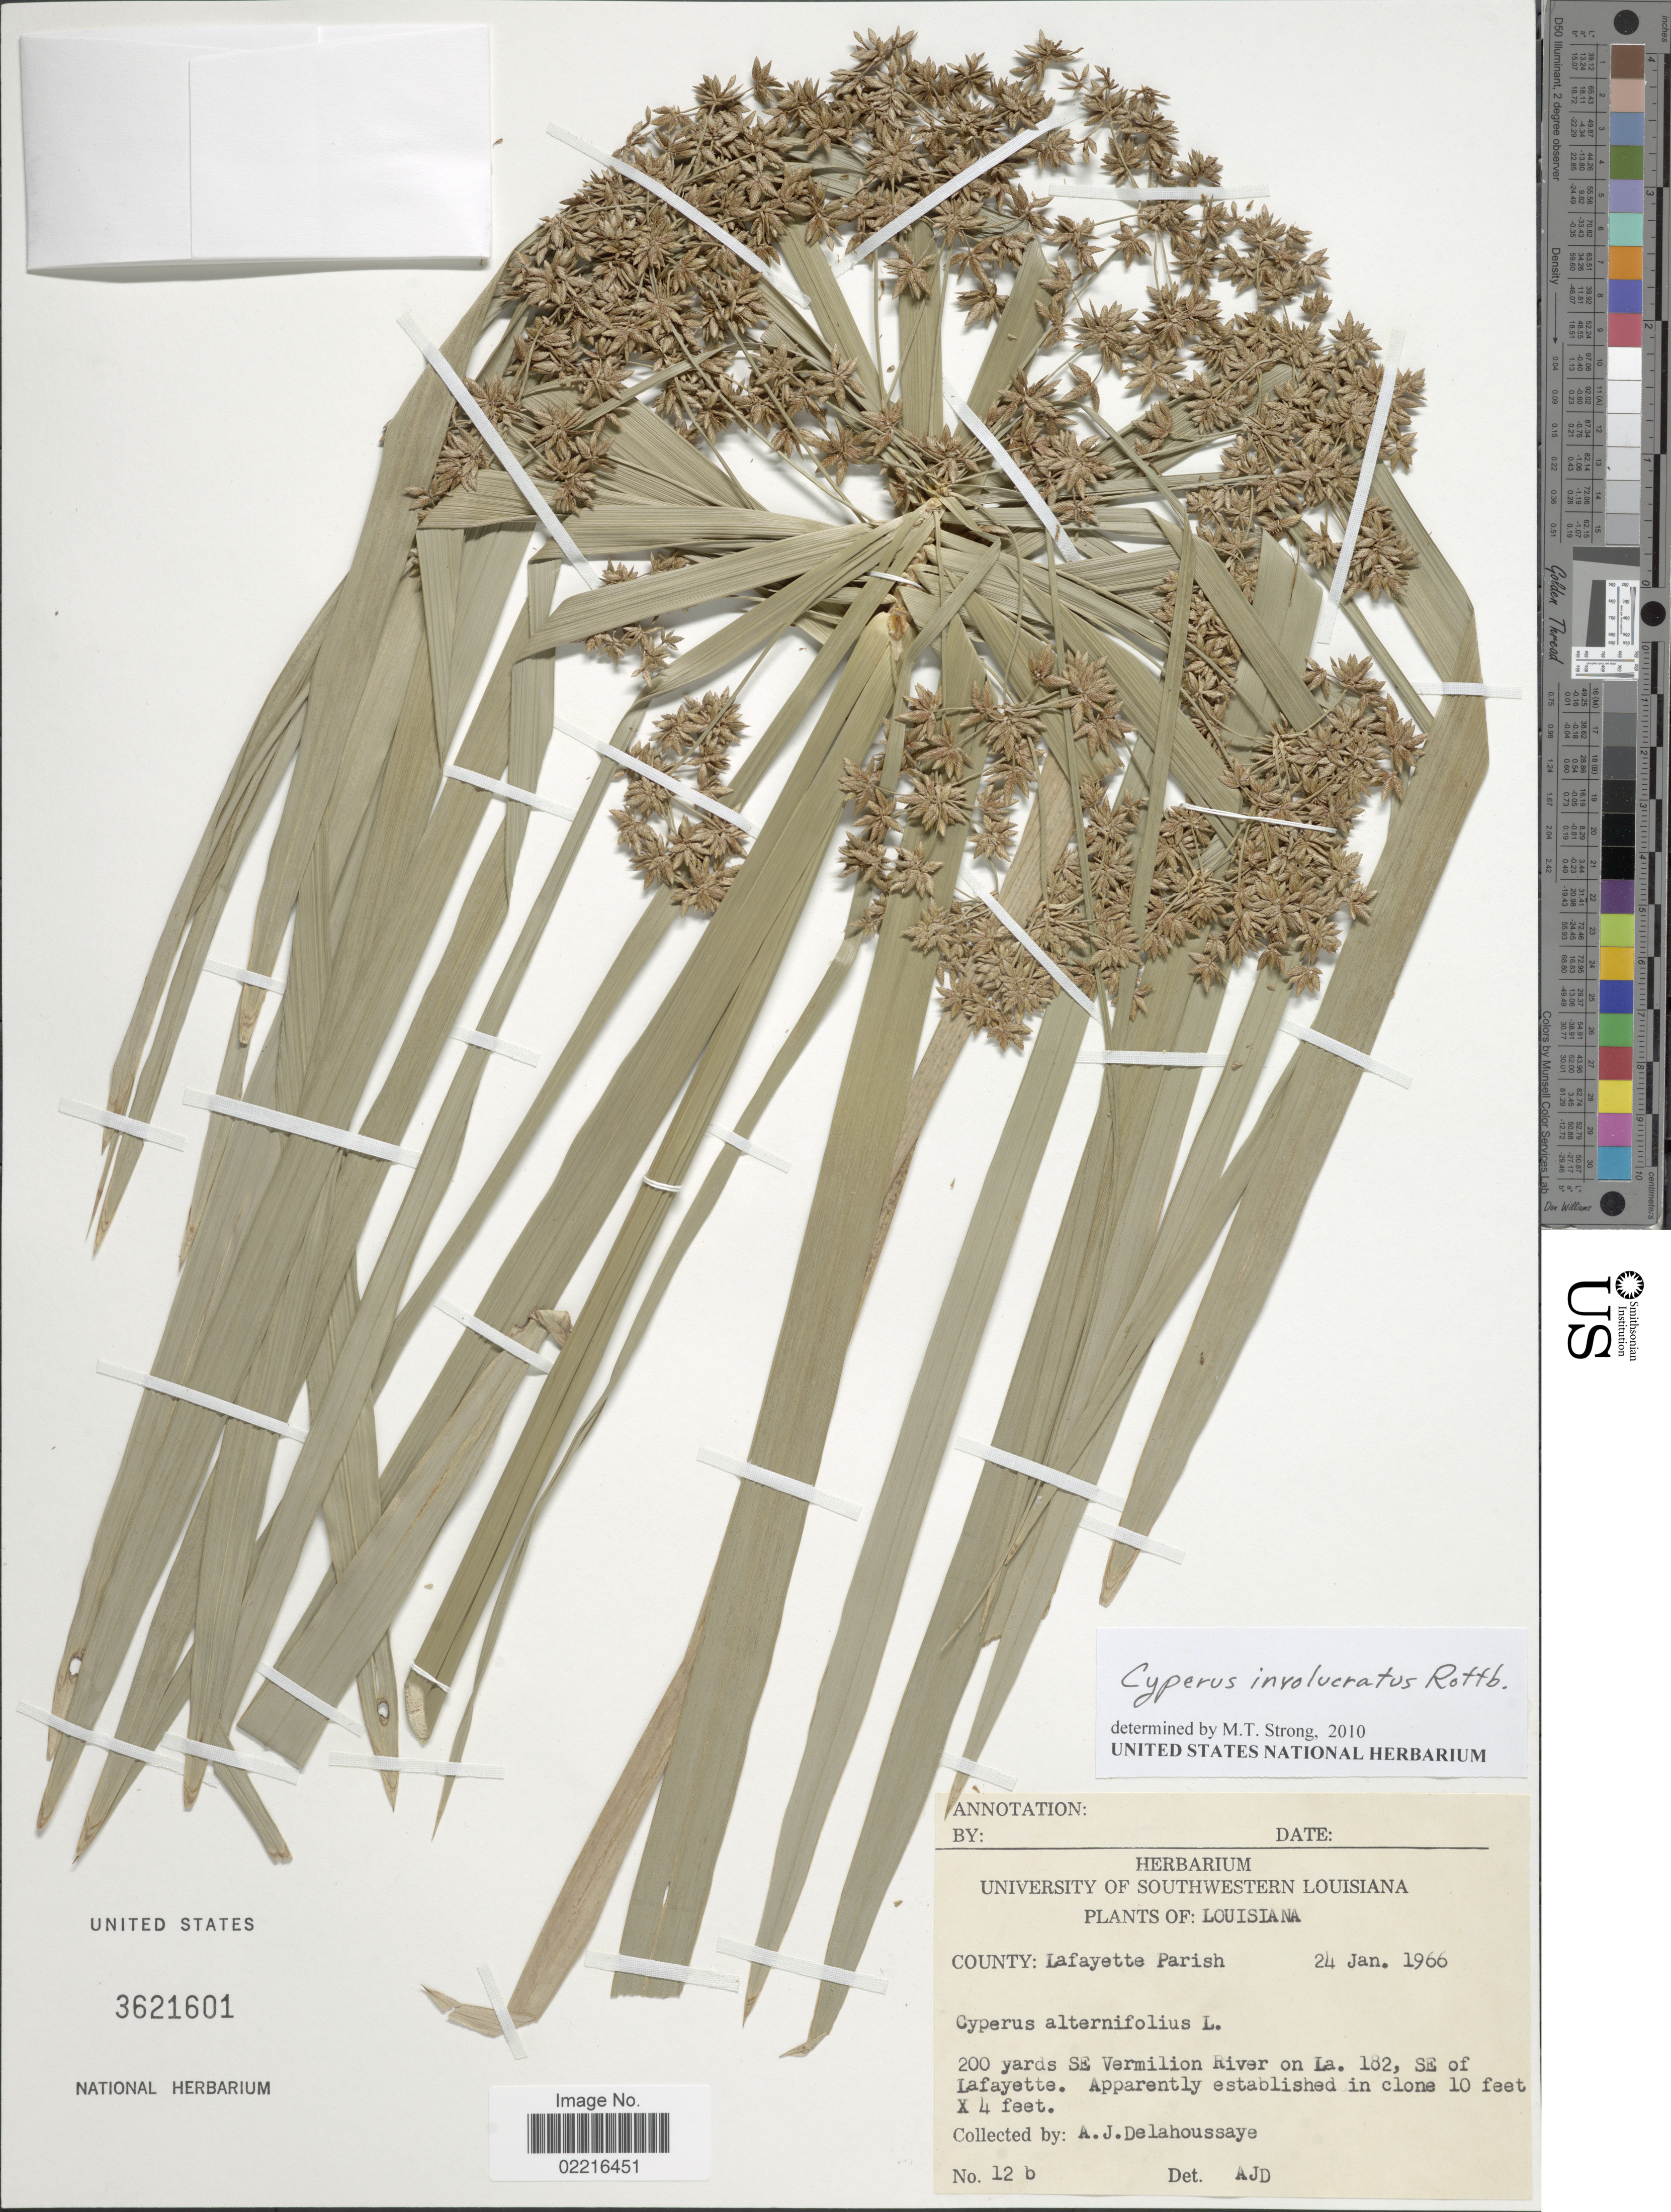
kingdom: Plantae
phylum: Tracheophyta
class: Liliopsida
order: Poales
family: Cyperaceae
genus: Cyperus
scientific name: Cyperus involucratus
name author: Rottb.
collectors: A. Delahoussaye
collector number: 12b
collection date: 1966-01-24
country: United States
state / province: Louisiana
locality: County Lafayette Parish, 200 yards SE Vermillion River on La 182, Se of Lafayette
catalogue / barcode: US 3621601